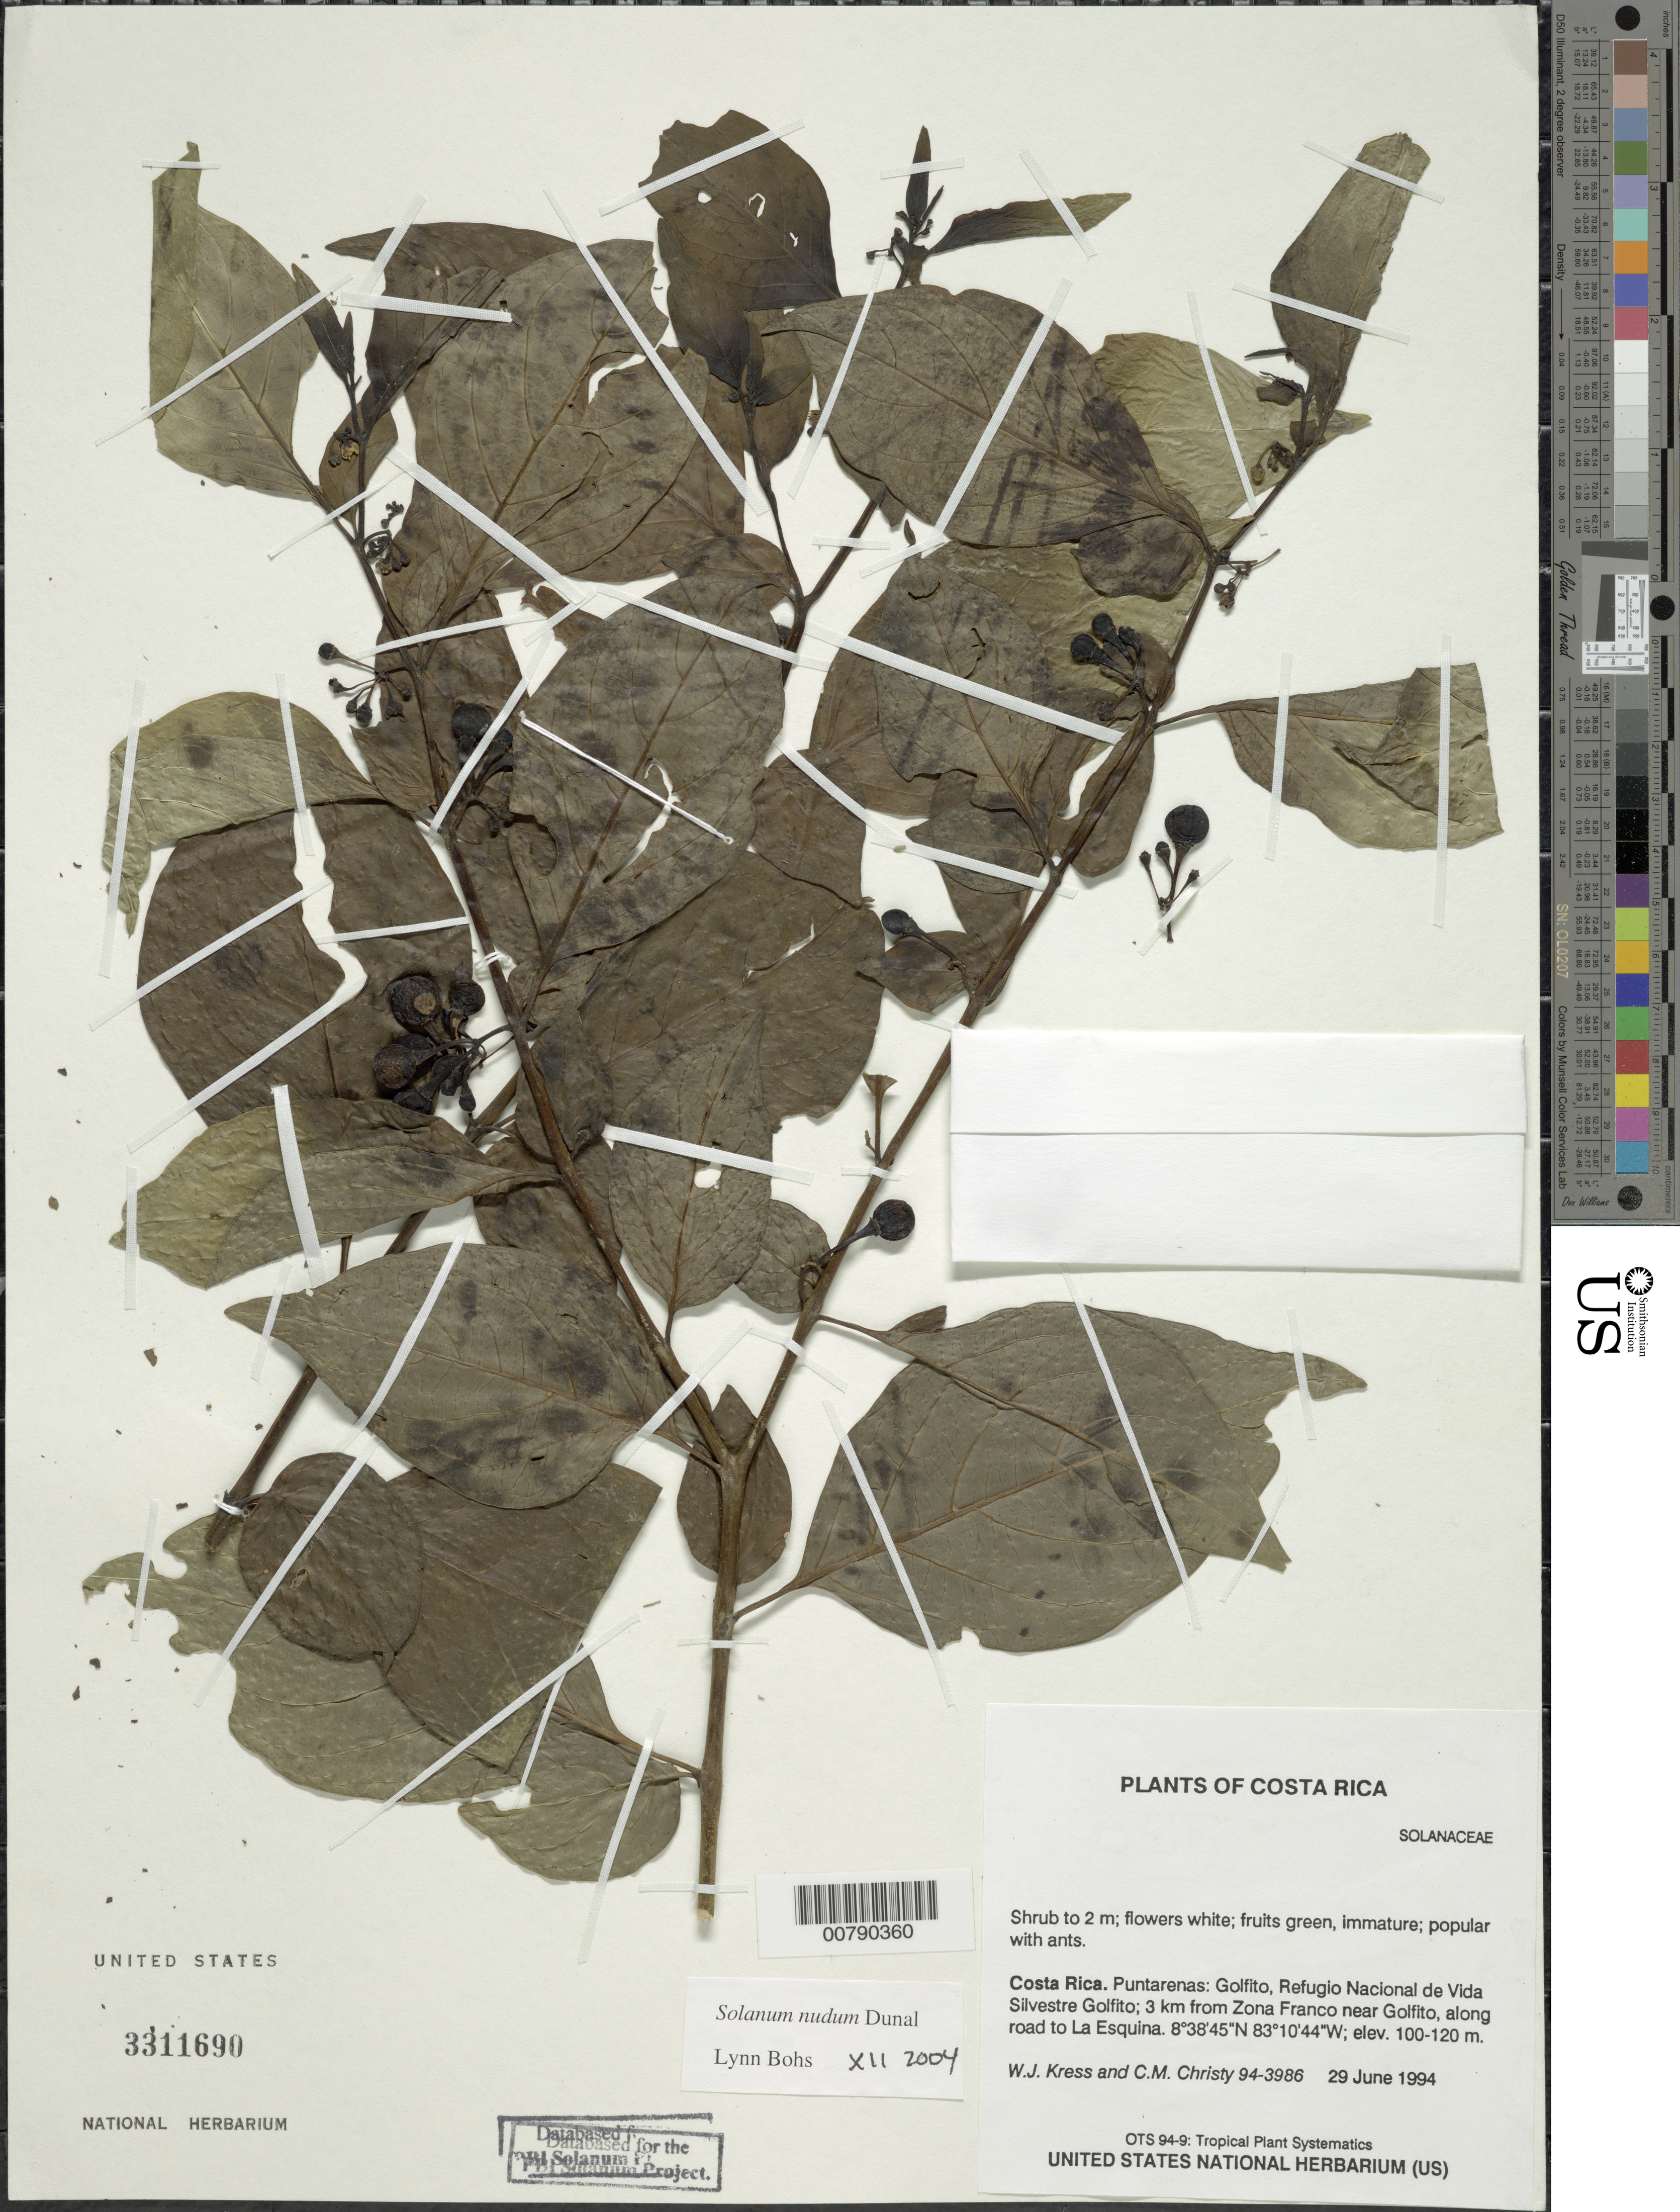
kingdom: Plantae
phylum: Tracheophyta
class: Magnoliopsida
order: Solanales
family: Solanaceae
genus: Solanum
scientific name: Solanum nudum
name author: Dunal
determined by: Bohs, L. A.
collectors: W. J. Kress & C. M. Christy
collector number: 94-3986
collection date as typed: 29 Jun 1994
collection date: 1994-06-29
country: Costa Rica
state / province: Puntarenas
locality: Golfito, Refugio Nacional de Vida Silvestre Golfito; 3 km from Zona Franco near Golfito, along road to La Esquina.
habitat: Popular with ants.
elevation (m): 100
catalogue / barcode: US 3311690